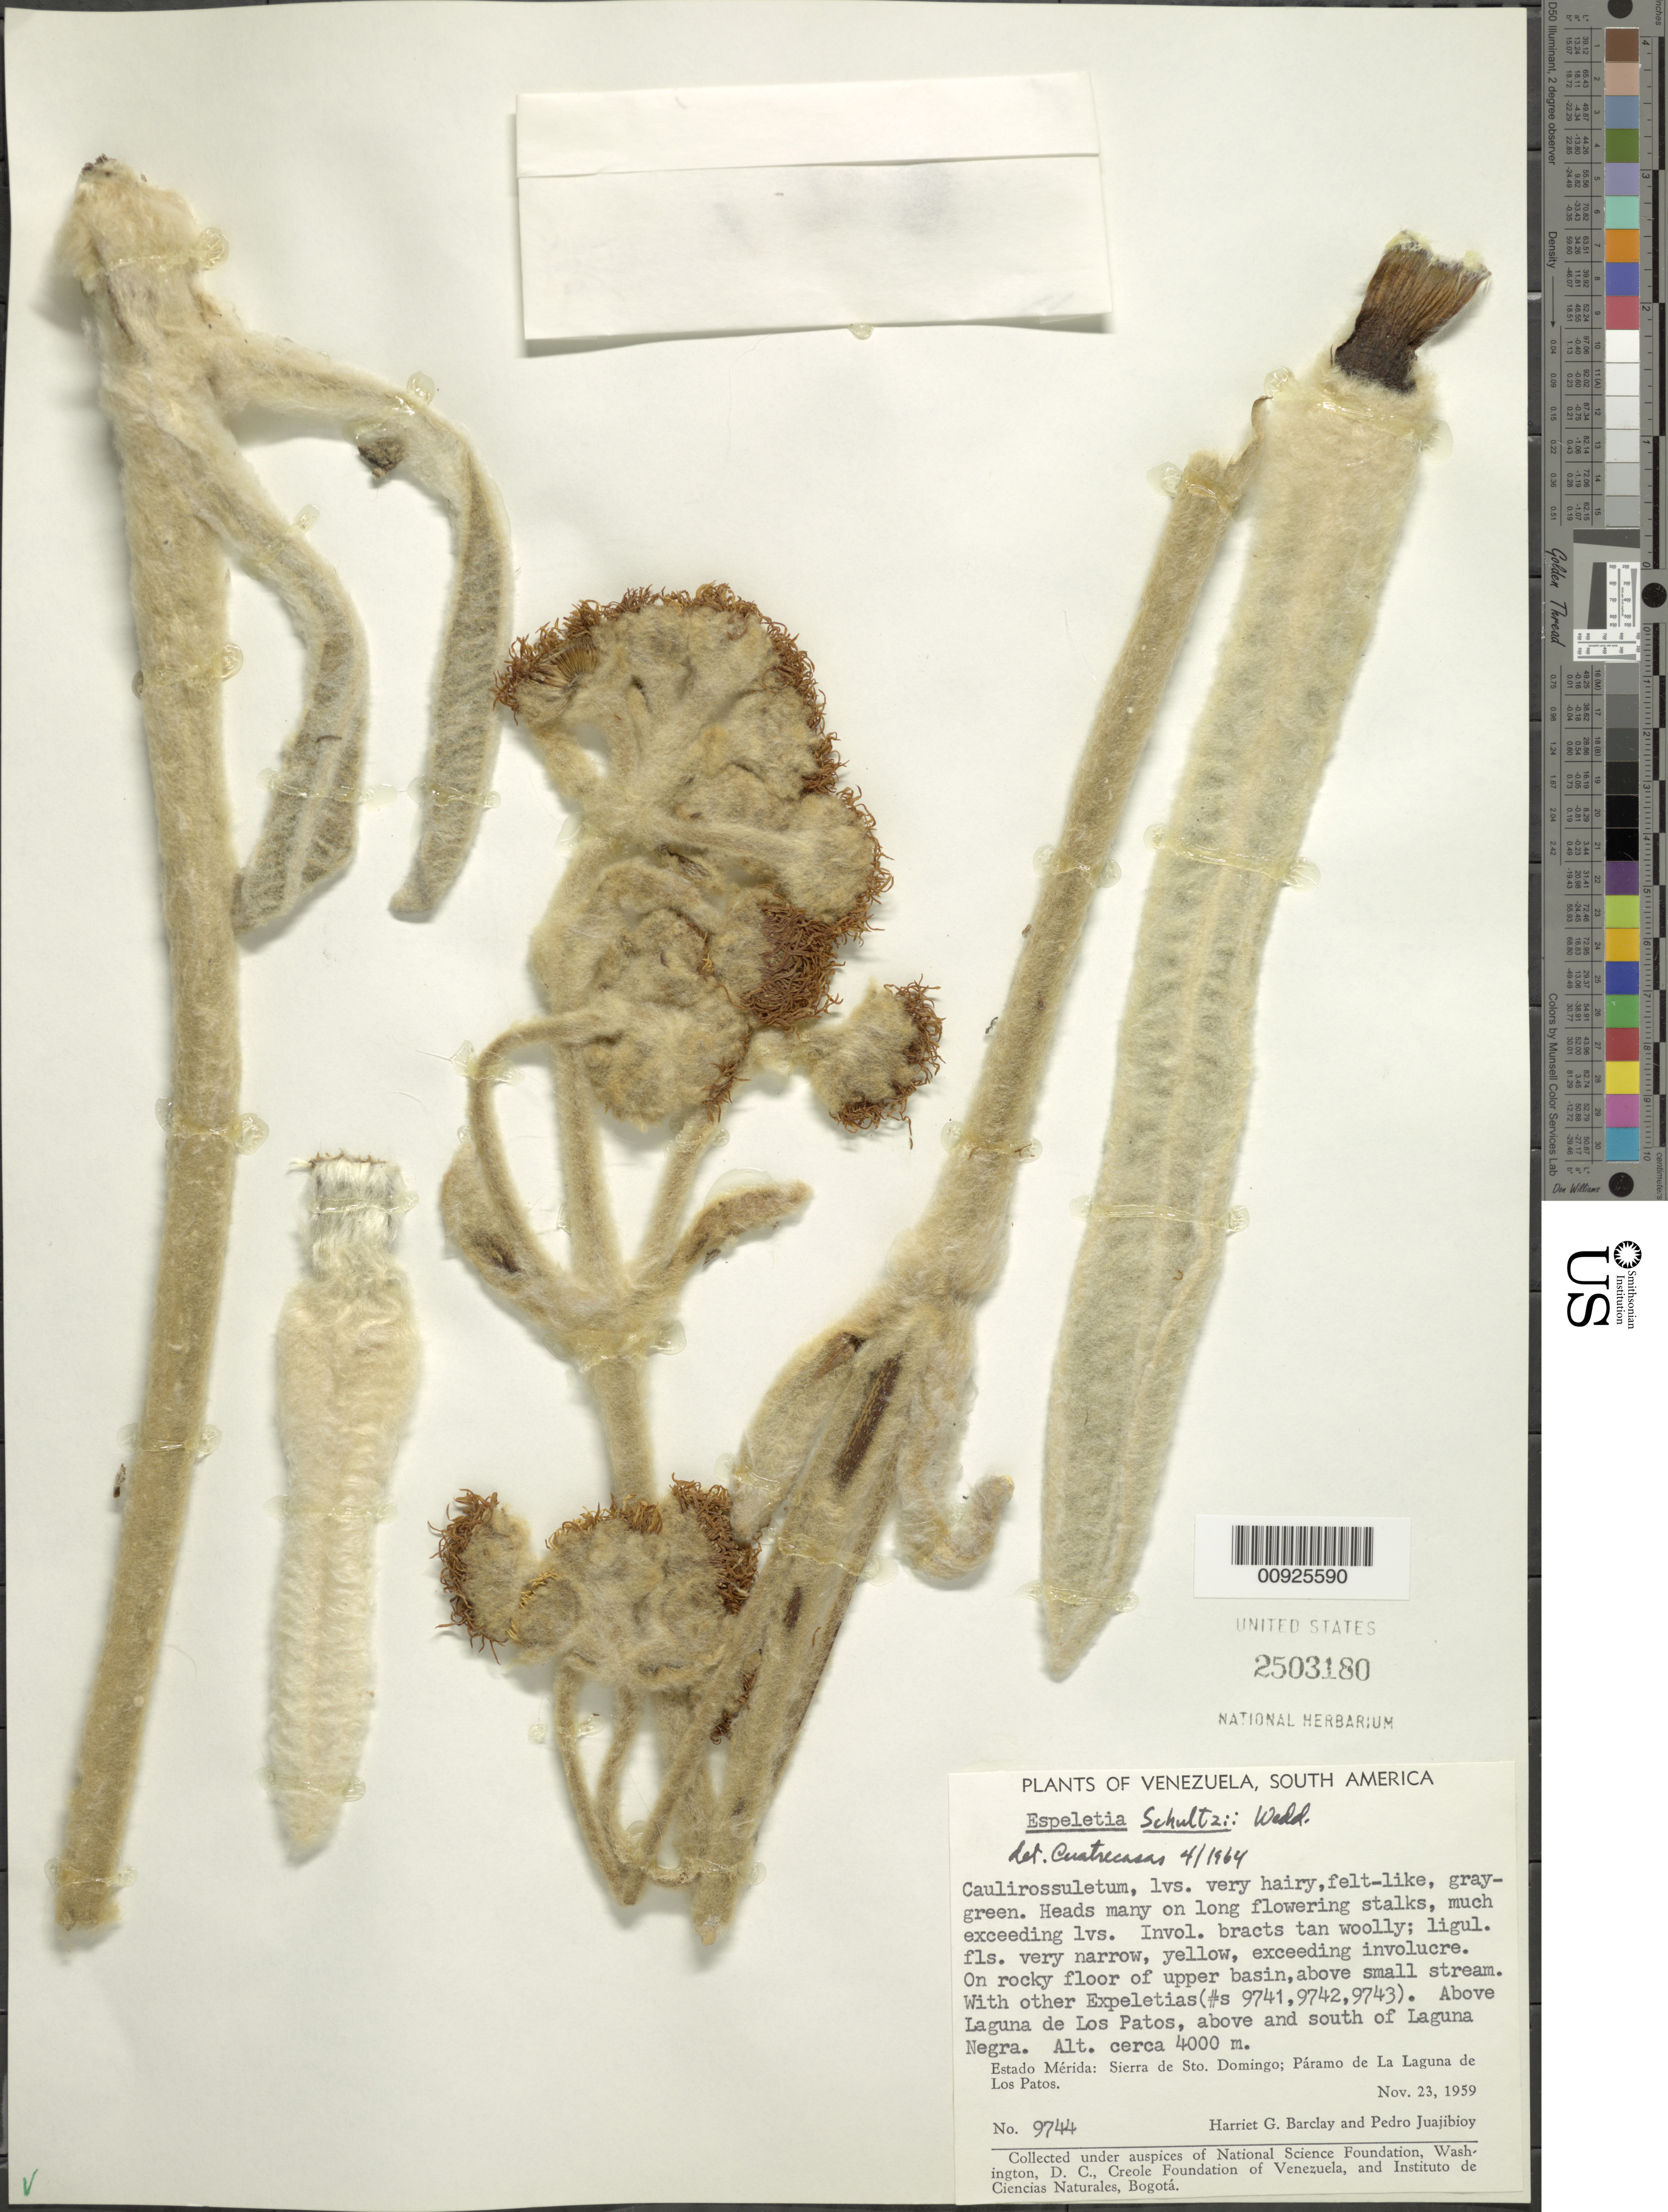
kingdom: Plantae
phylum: Tracheophyta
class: Magnoliopsida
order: Asterales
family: Asteraceae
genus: Espeletia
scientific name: Espeletia schultzii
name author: Wedd.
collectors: H. G. Barclay & P. Juajibioy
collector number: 9744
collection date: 1959-11-23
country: Venezuela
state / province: Mérida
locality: Páramo de La Laguna de los Patos. Sierra de Santo Domingo, Páramo de la Laguna de los Patos. Above and South of Laguna Negra.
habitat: Páramo. On rocky floor of upper basin, above small stream. With other Espeletias (# 9741, 9742, 9743).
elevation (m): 4000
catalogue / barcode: US 2503180